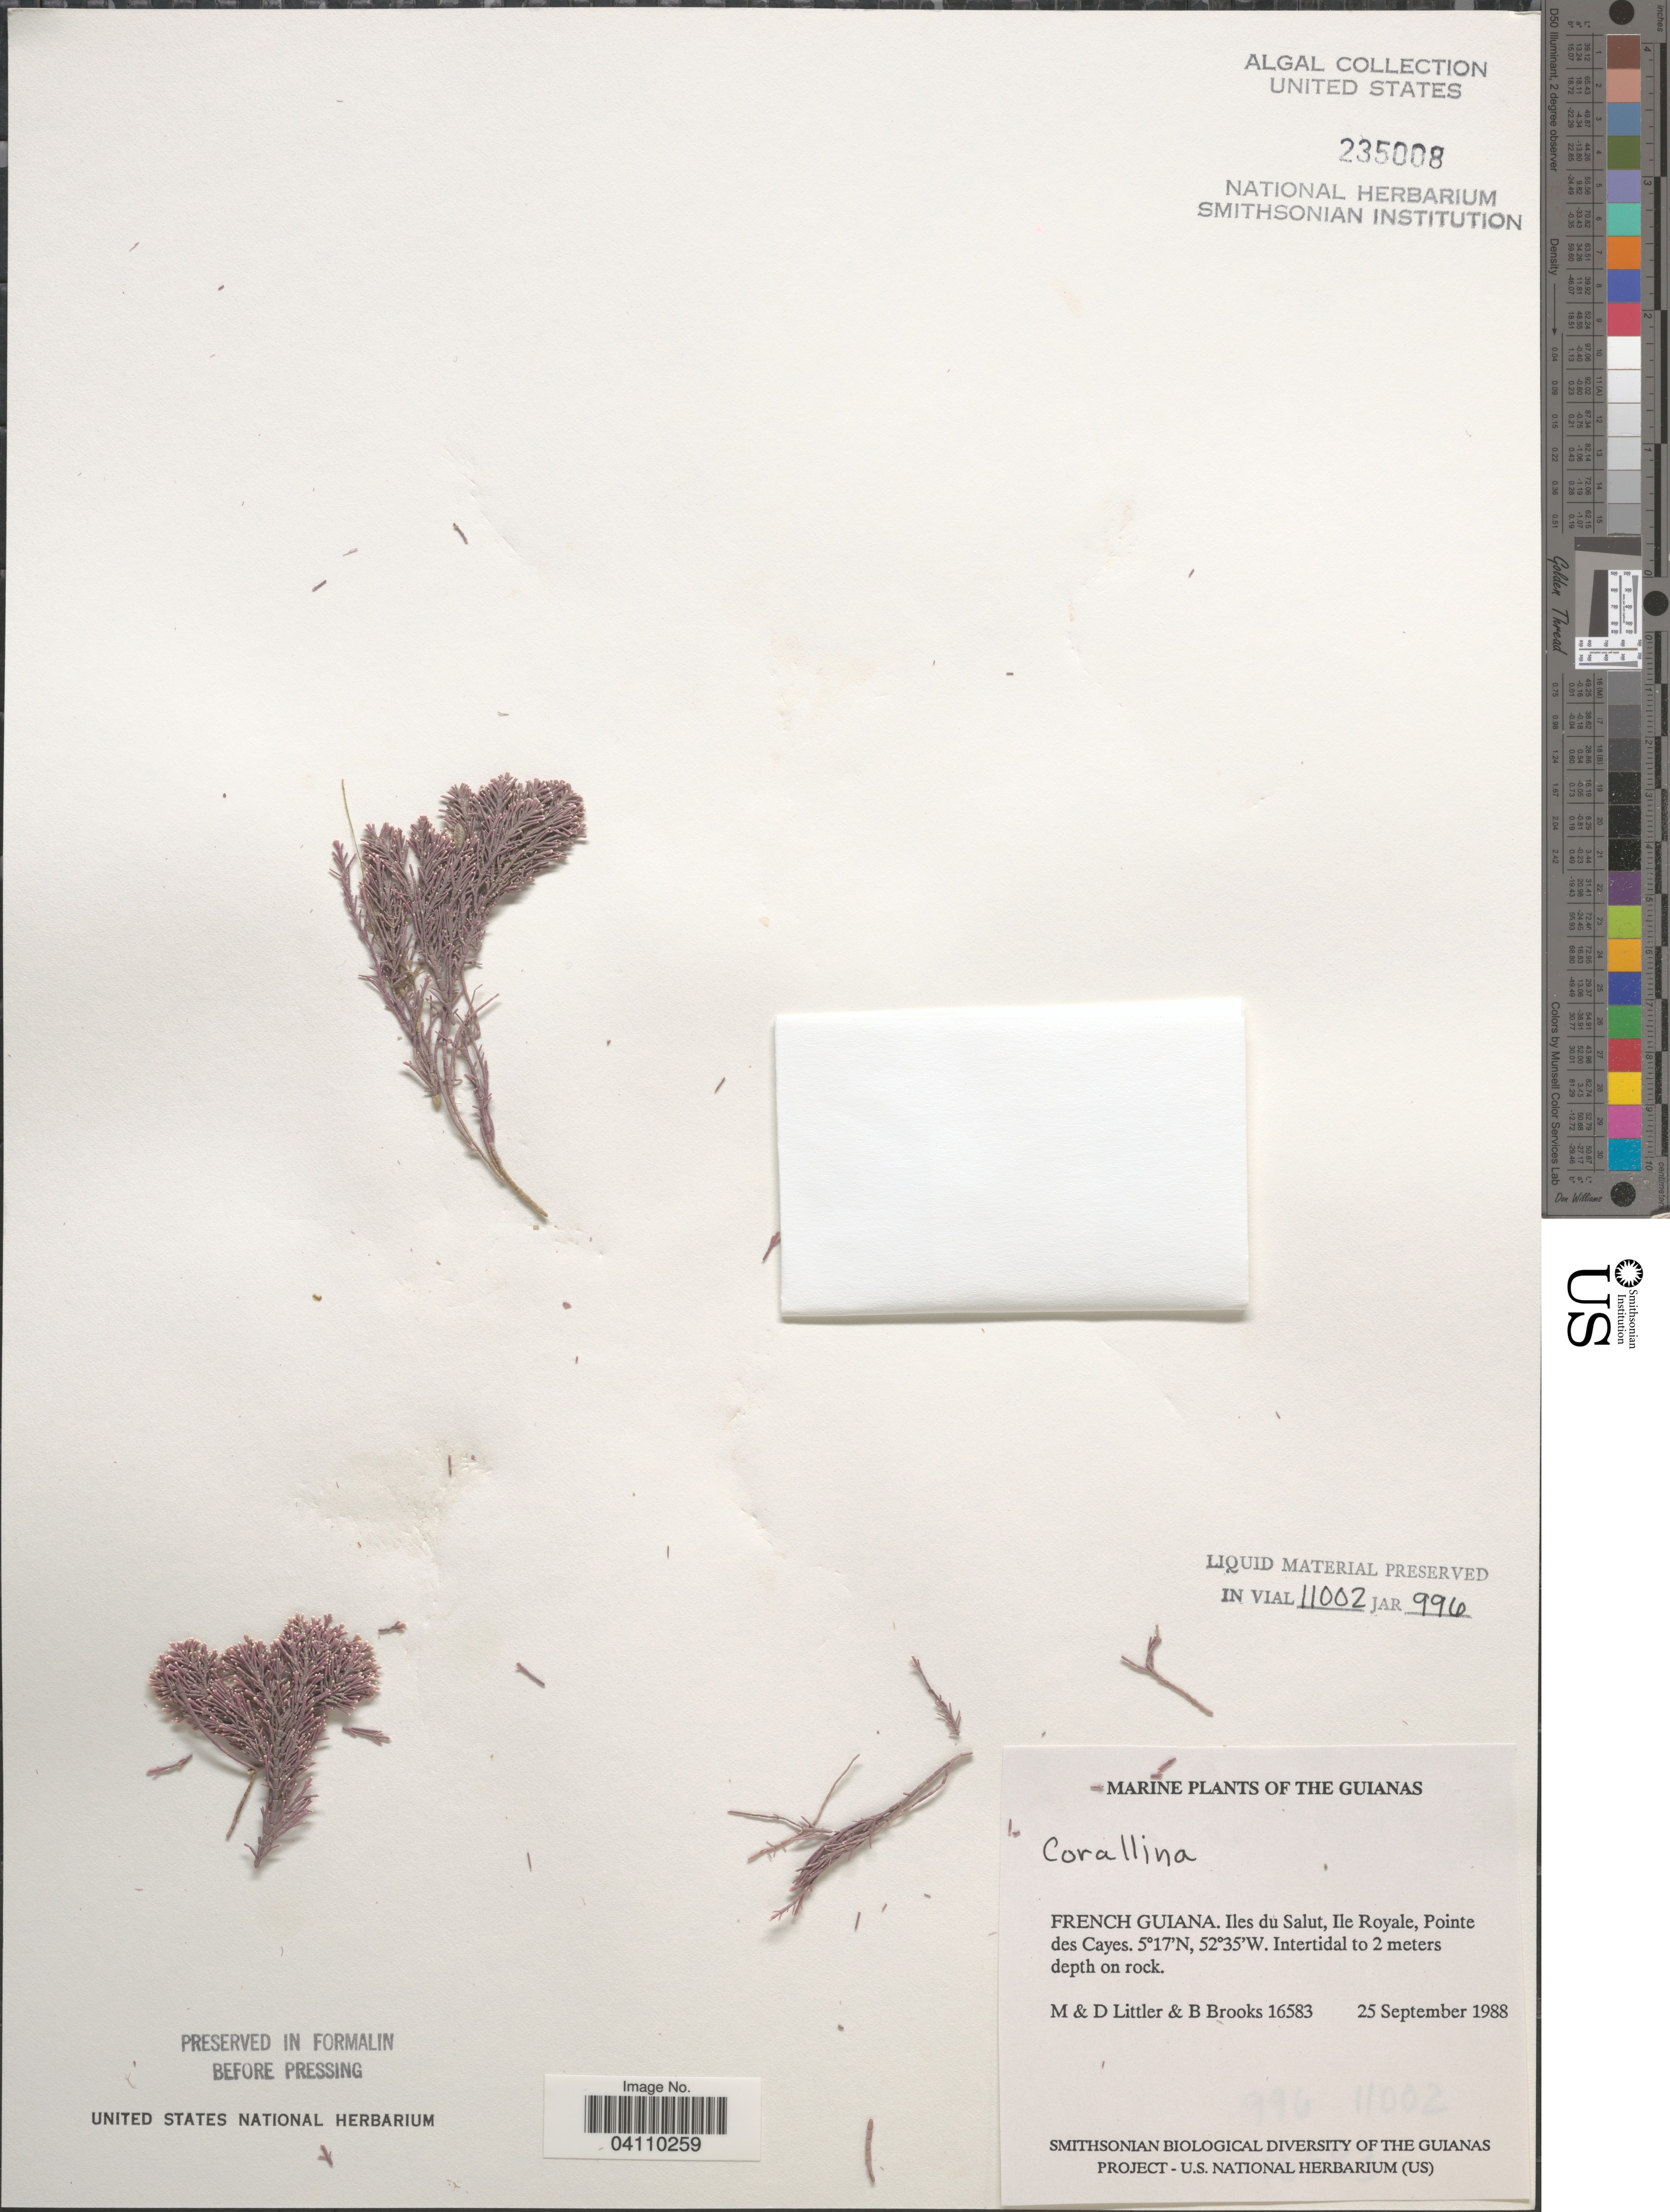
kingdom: Plantae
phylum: Rhodophyta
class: Florideophyceae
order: Corallinales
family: Corallinaceae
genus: Corallina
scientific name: Corallina sp.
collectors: M. Littler, D. S. Littler & B. Brooks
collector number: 16583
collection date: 1988-09-25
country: French Guiana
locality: The Guianas. Iles du Salut, Ile Royale, Pointe des Cayes.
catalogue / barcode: US 235008